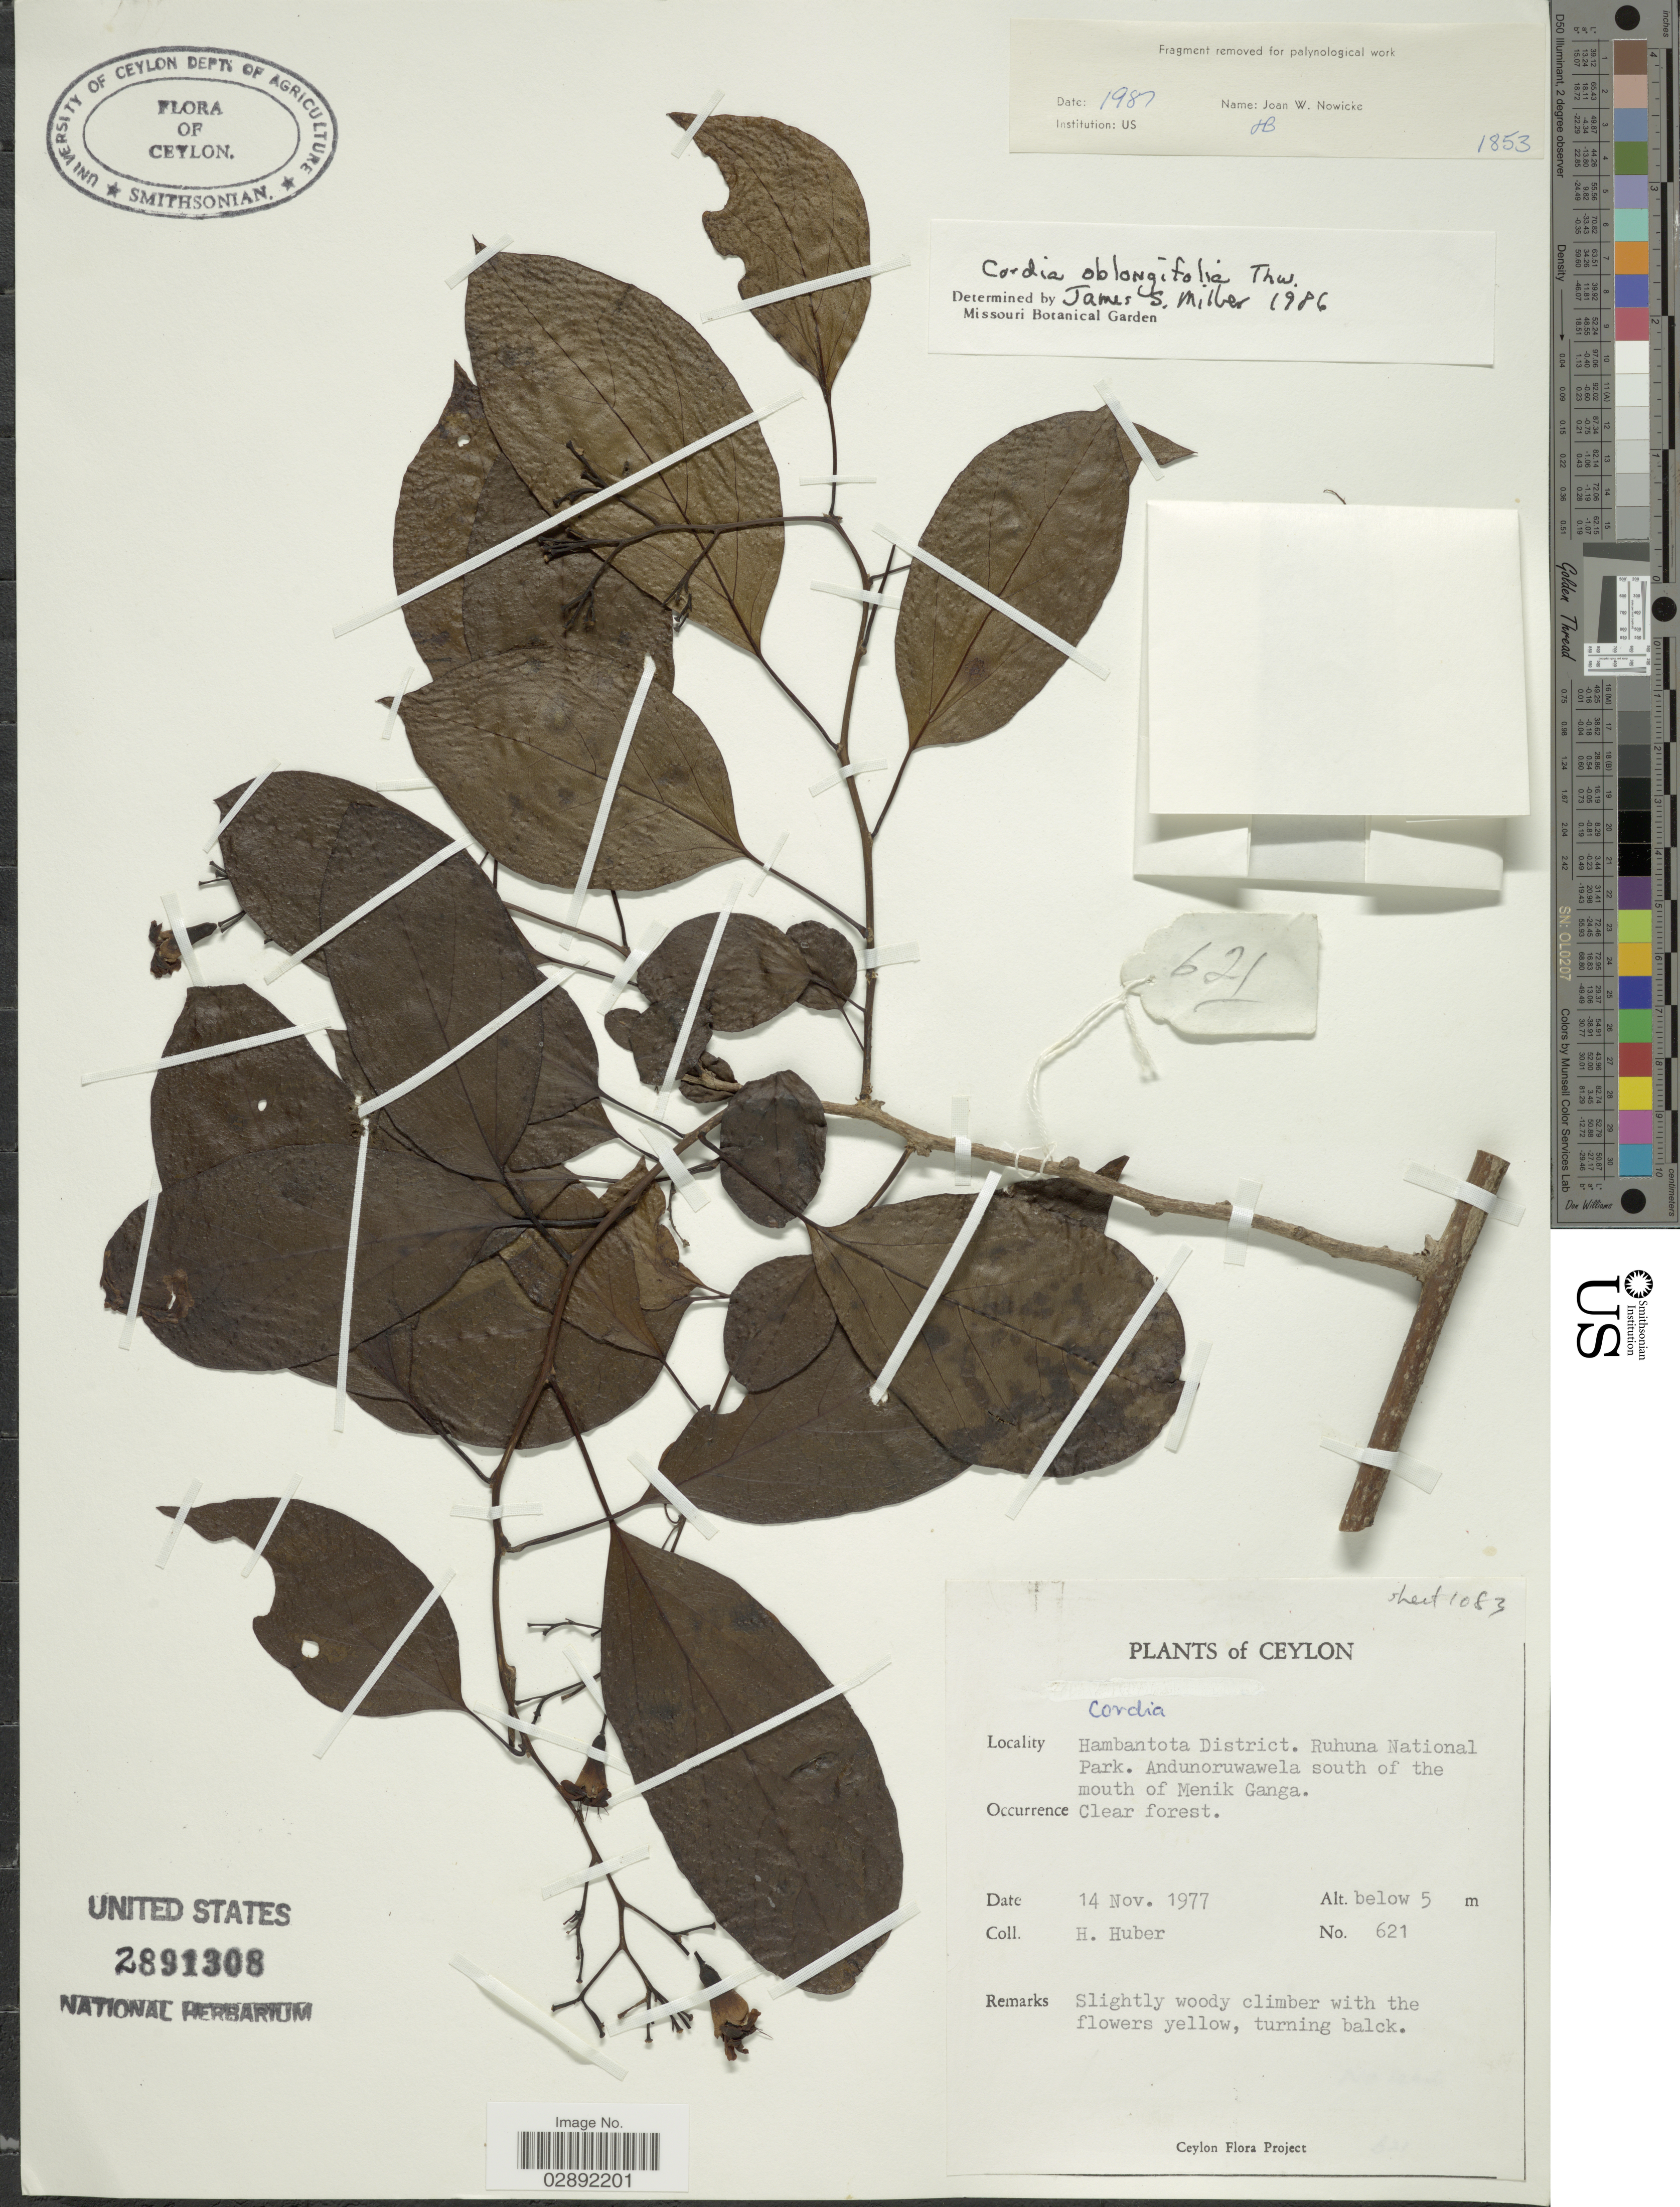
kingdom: Plantae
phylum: Tracheophyta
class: Magnoliopsida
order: Boraginales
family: Cordiaceae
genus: Cordia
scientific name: Cordia oblongifolia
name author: Thwaites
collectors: H. Huber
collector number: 621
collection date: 1977-11-14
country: Sri Lanka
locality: Ceylon. Hambantota District. Ruhuna National Park. Andunoruwawela south of the mouth of Menik Ganga.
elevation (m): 5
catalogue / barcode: US 2891308